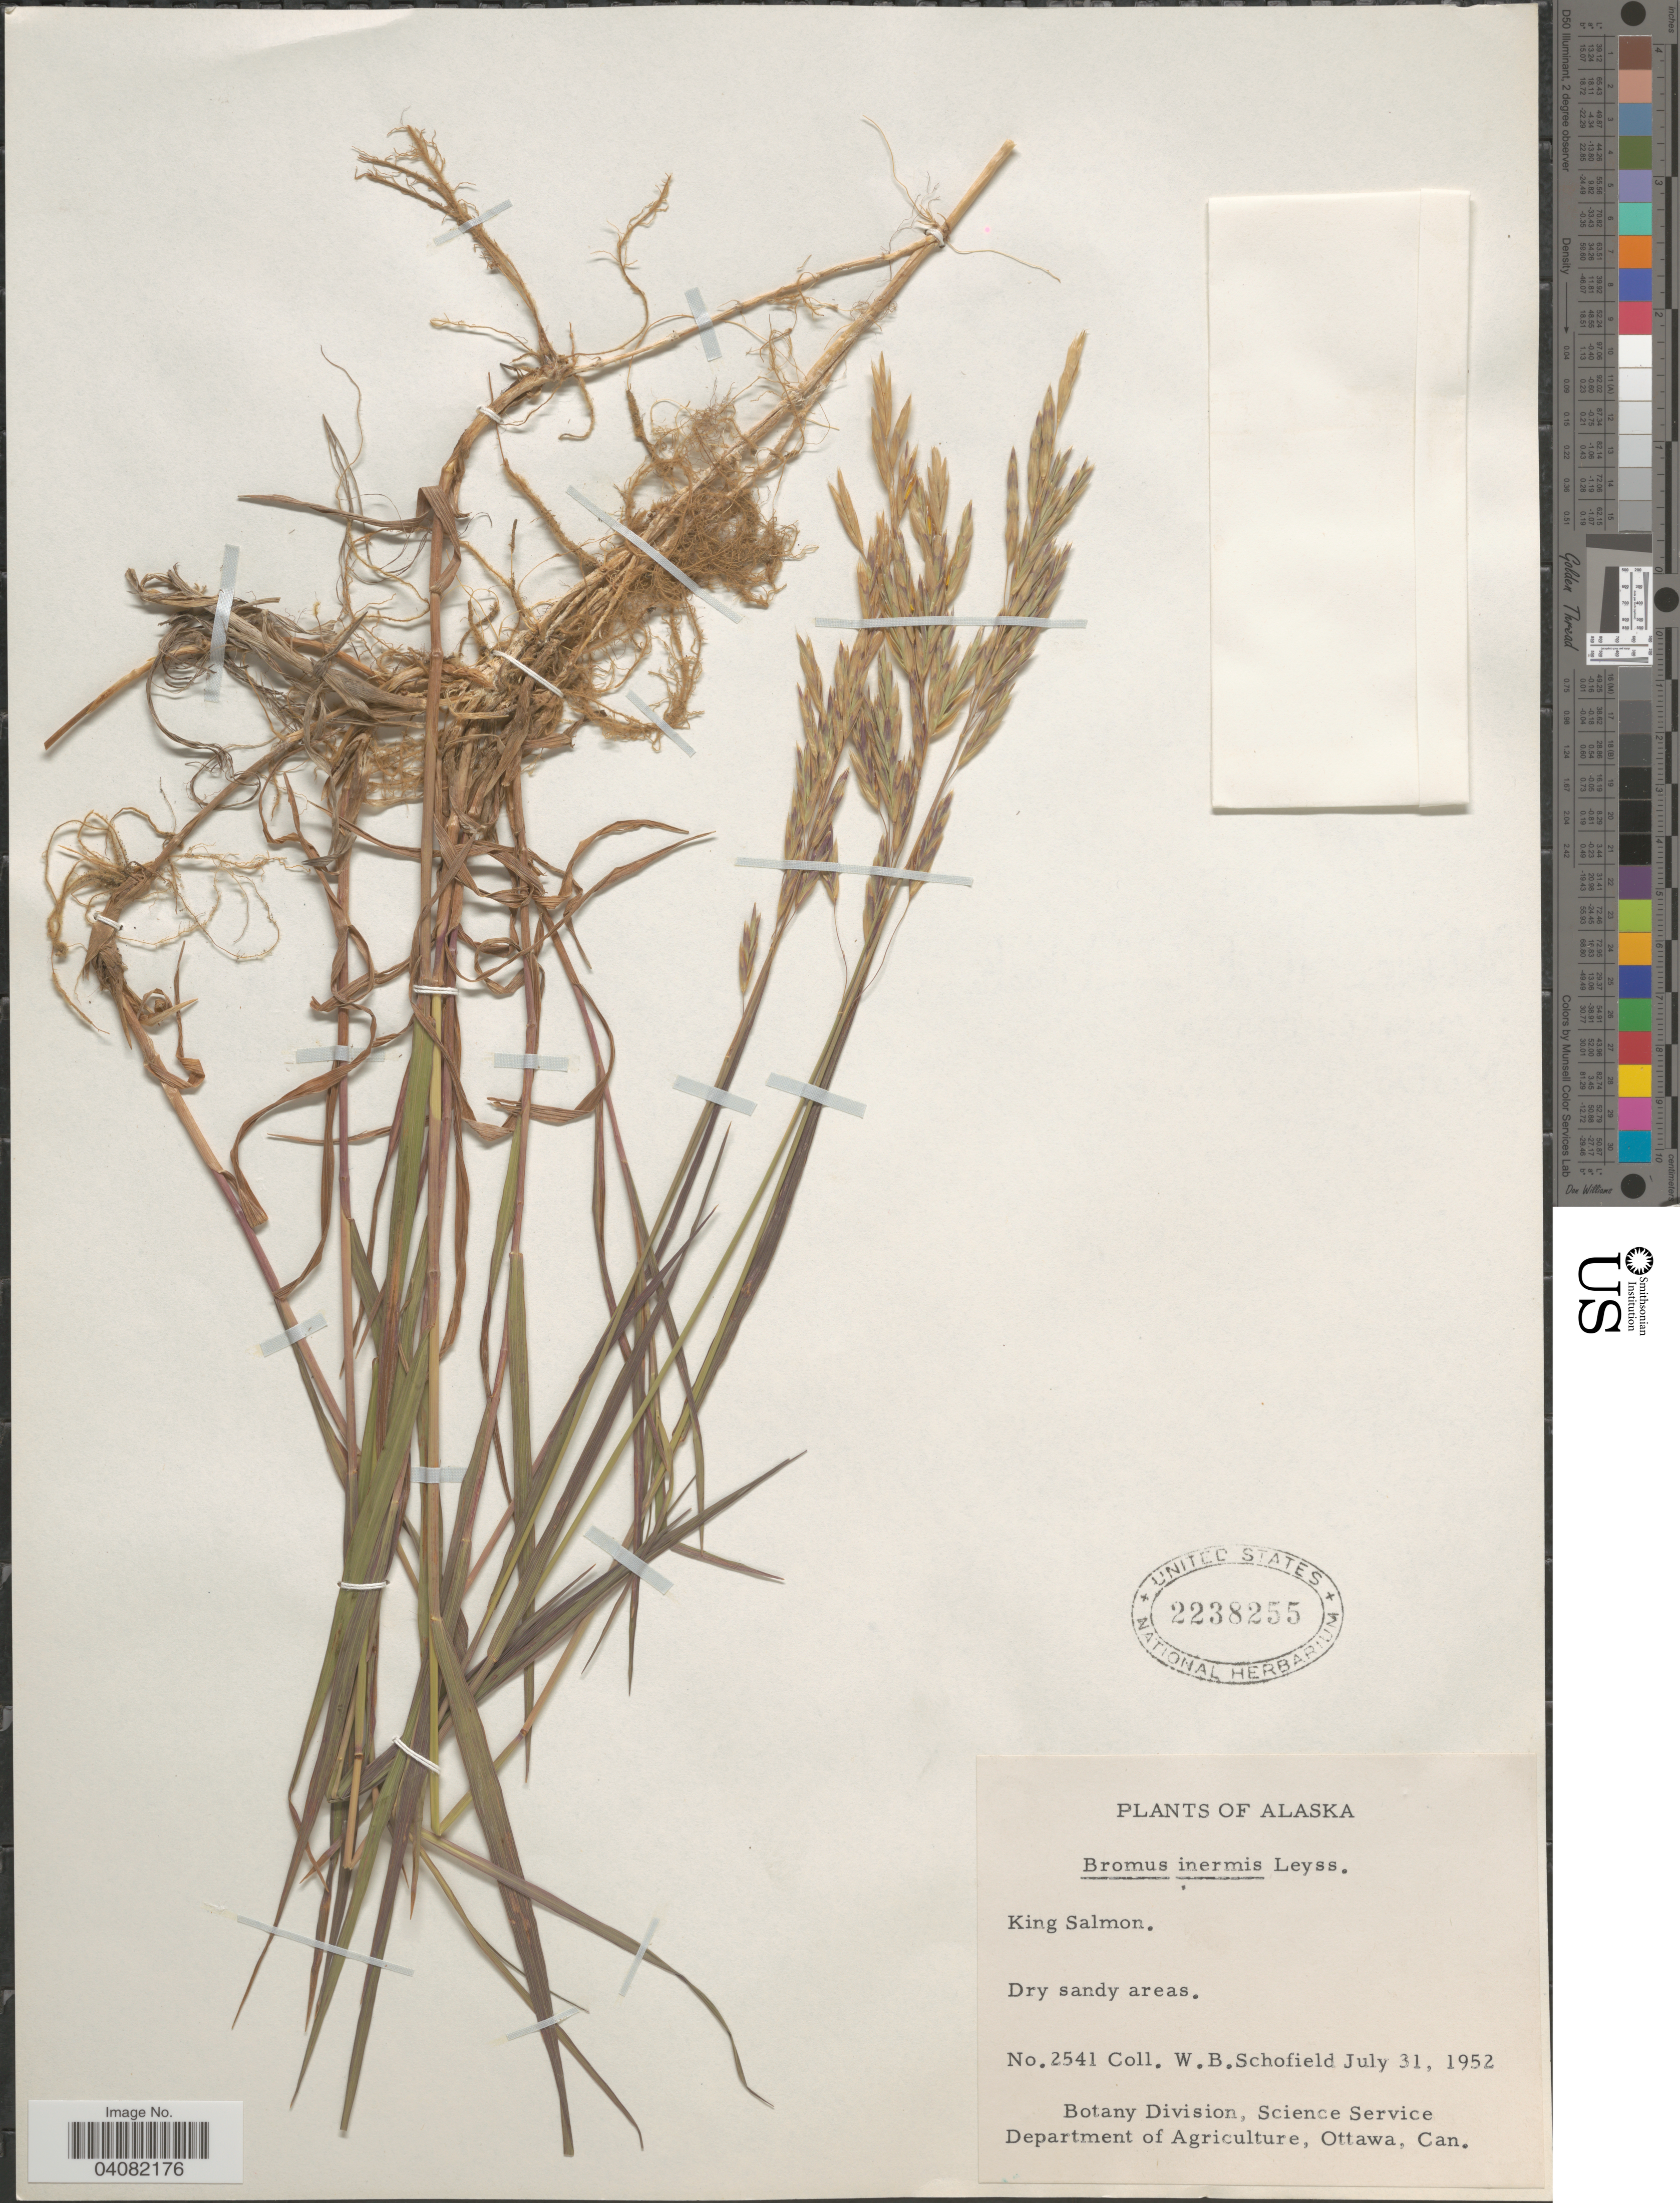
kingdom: Plantae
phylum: Tracheophyta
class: Liliopsida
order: Poales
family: Poaceae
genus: Bromus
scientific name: Bromus inermis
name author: Leyss.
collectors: W. Schofield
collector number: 2541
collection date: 1952-07-31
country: United States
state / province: Alaska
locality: King Salmon.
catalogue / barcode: US 2238255